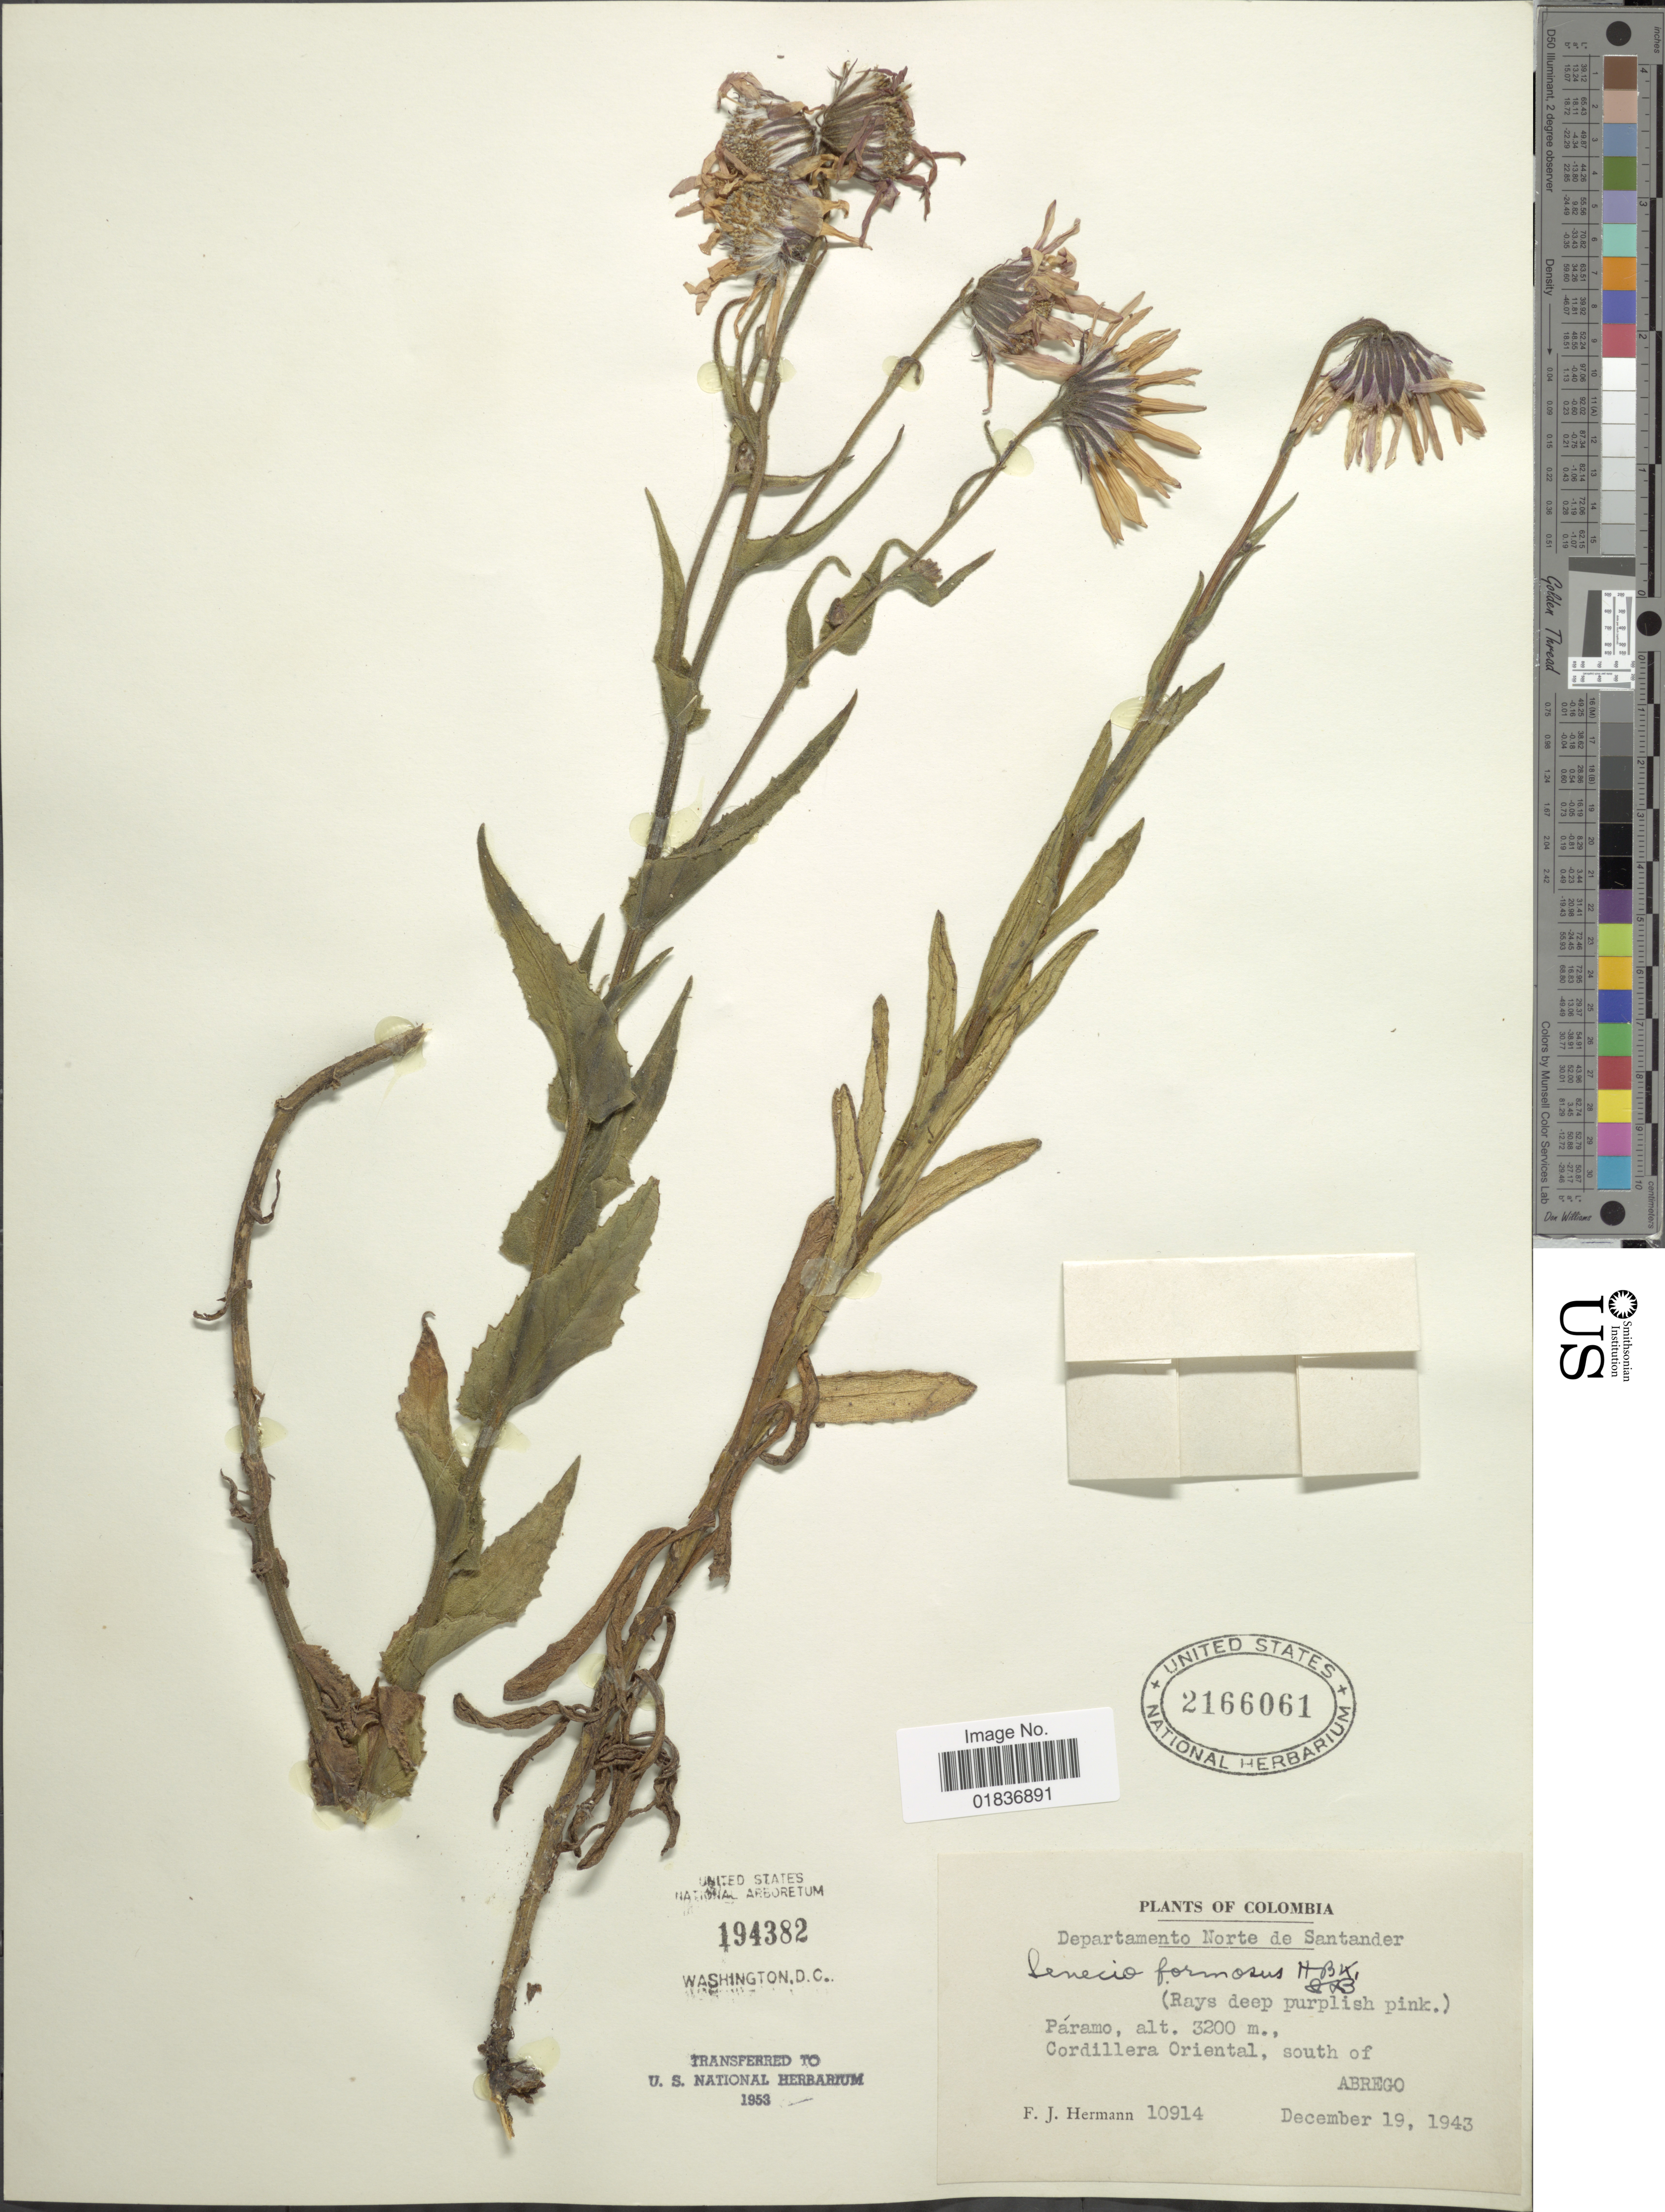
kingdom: Plantae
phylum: Tracheophyta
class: Magnoliopsida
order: Asterales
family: Asteraceae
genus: Senecio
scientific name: Senecio wedglacialis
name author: Cuatrec.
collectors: F. J. Hermann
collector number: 10914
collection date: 1943-12-19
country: Colombia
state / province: Norte de Santander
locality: Departamento Norte de Santander. Paramo. Cordillera Oriental, south of Abrego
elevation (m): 3200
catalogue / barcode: US 2166061